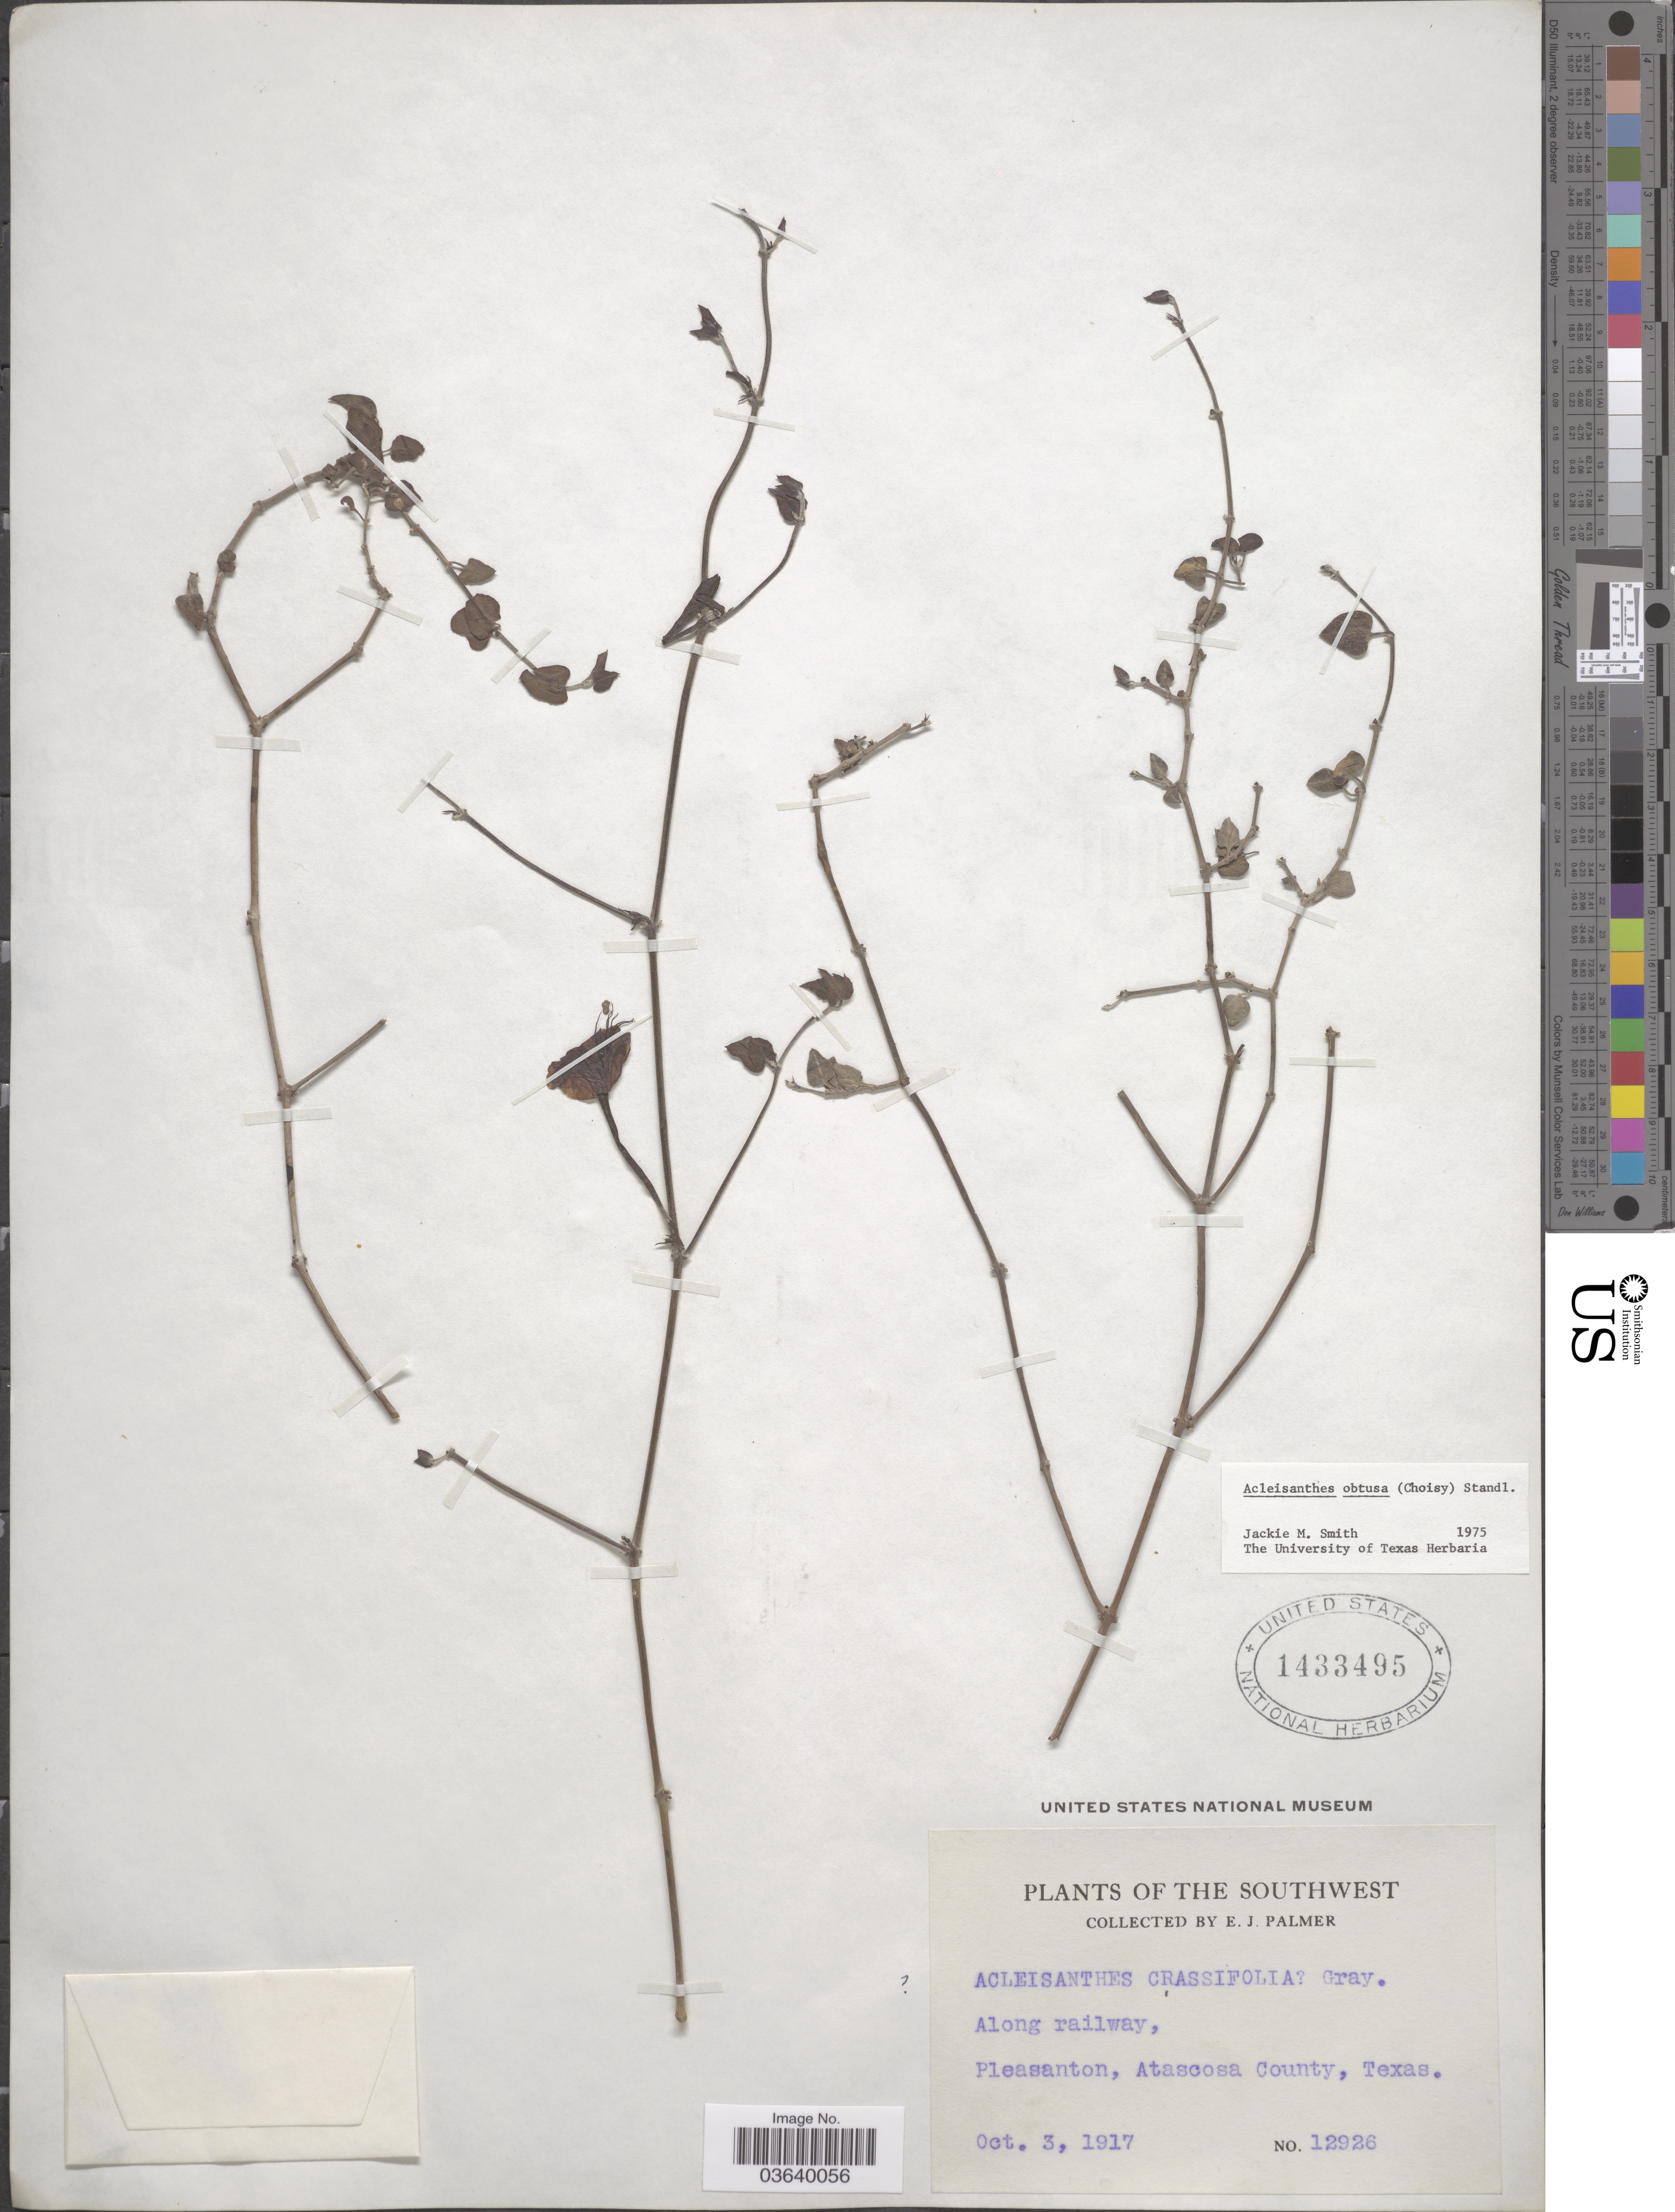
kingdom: Plantae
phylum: Tracheophyta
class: Magnoliopsida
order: Caryophyllales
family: Nyctaginaceae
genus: Acleisanthes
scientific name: Acleisanthes obtusa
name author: (Choisy) Standl.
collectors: E. J. Palmer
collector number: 12926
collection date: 1917-10-03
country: United States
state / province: Texas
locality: The Southwest. Pleasanton, Atascosa County.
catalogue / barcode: US 1433495